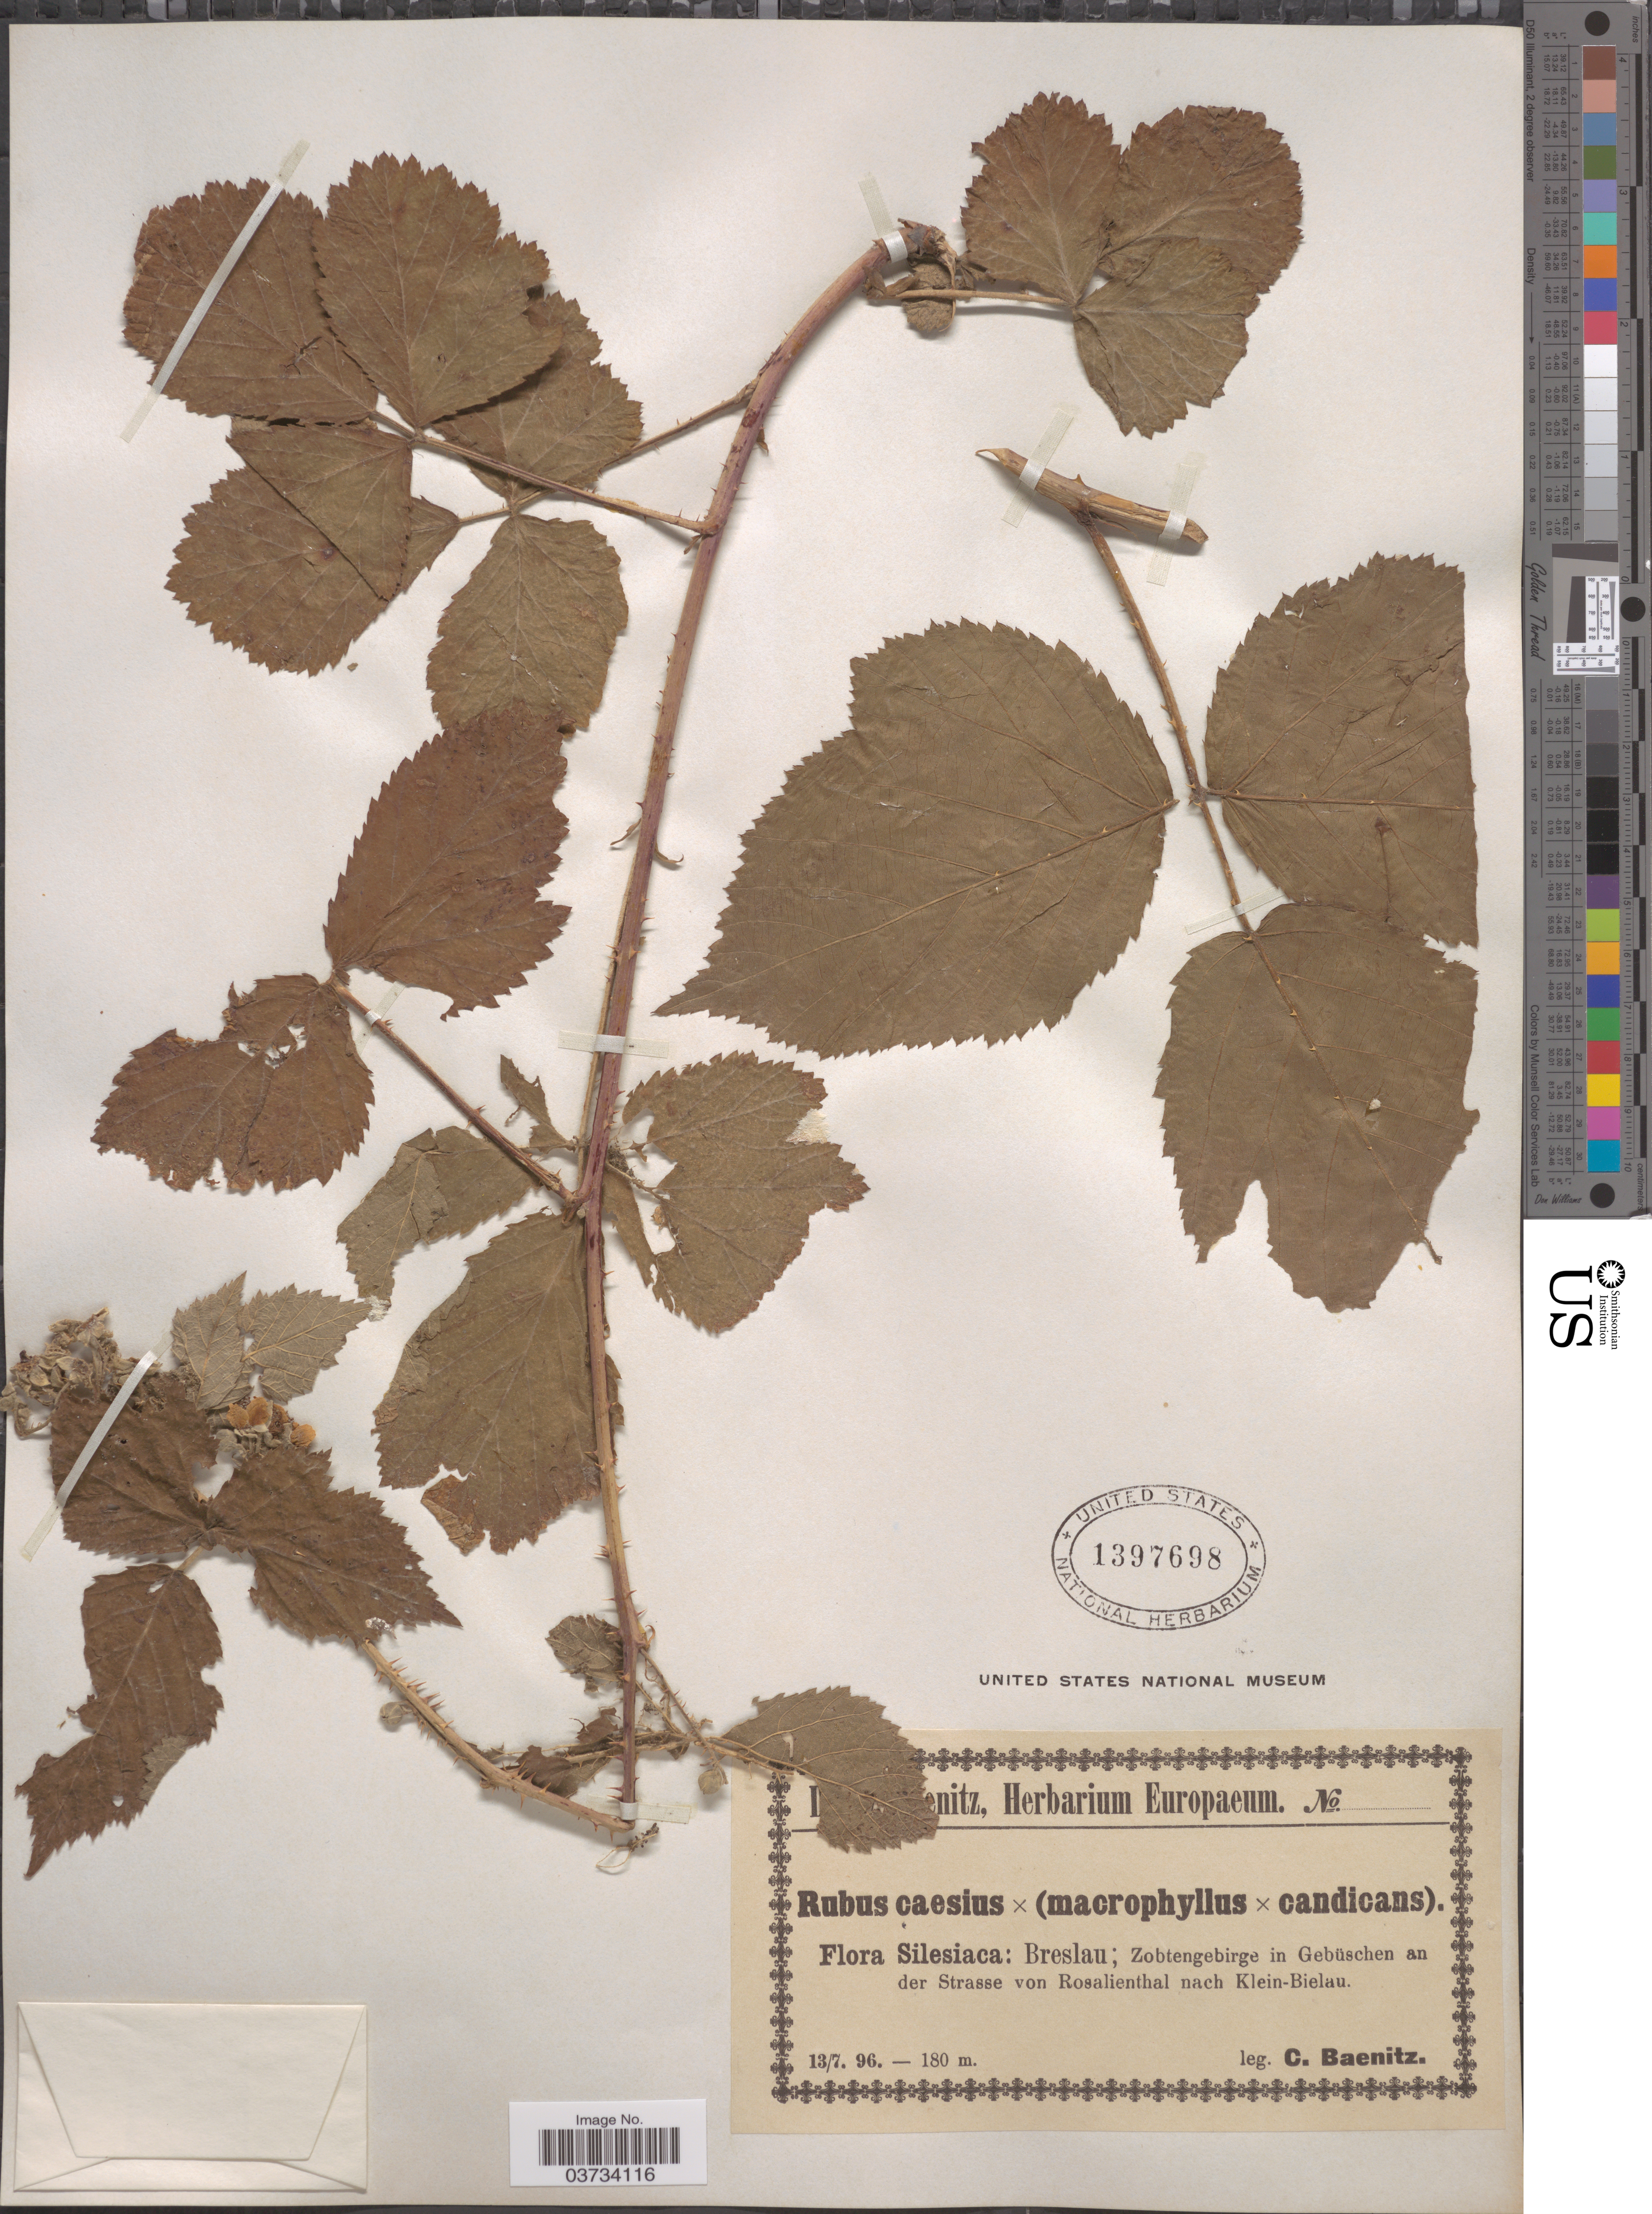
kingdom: Plantae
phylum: Tracheophyta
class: Magnoliopsida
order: Rosales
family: Rosaceae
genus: Rubus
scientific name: Rubus caesius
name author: L.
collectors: C. G. Baenitz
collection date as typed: Transcribed d/m/y: 13/7/96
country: Poland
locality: Silesiaca: Breslau; Zobtengebirge in Gebüschen an der Strasse von Rosalienthal nach Klein-Bielau.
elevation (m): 180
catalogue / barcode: US 1397698